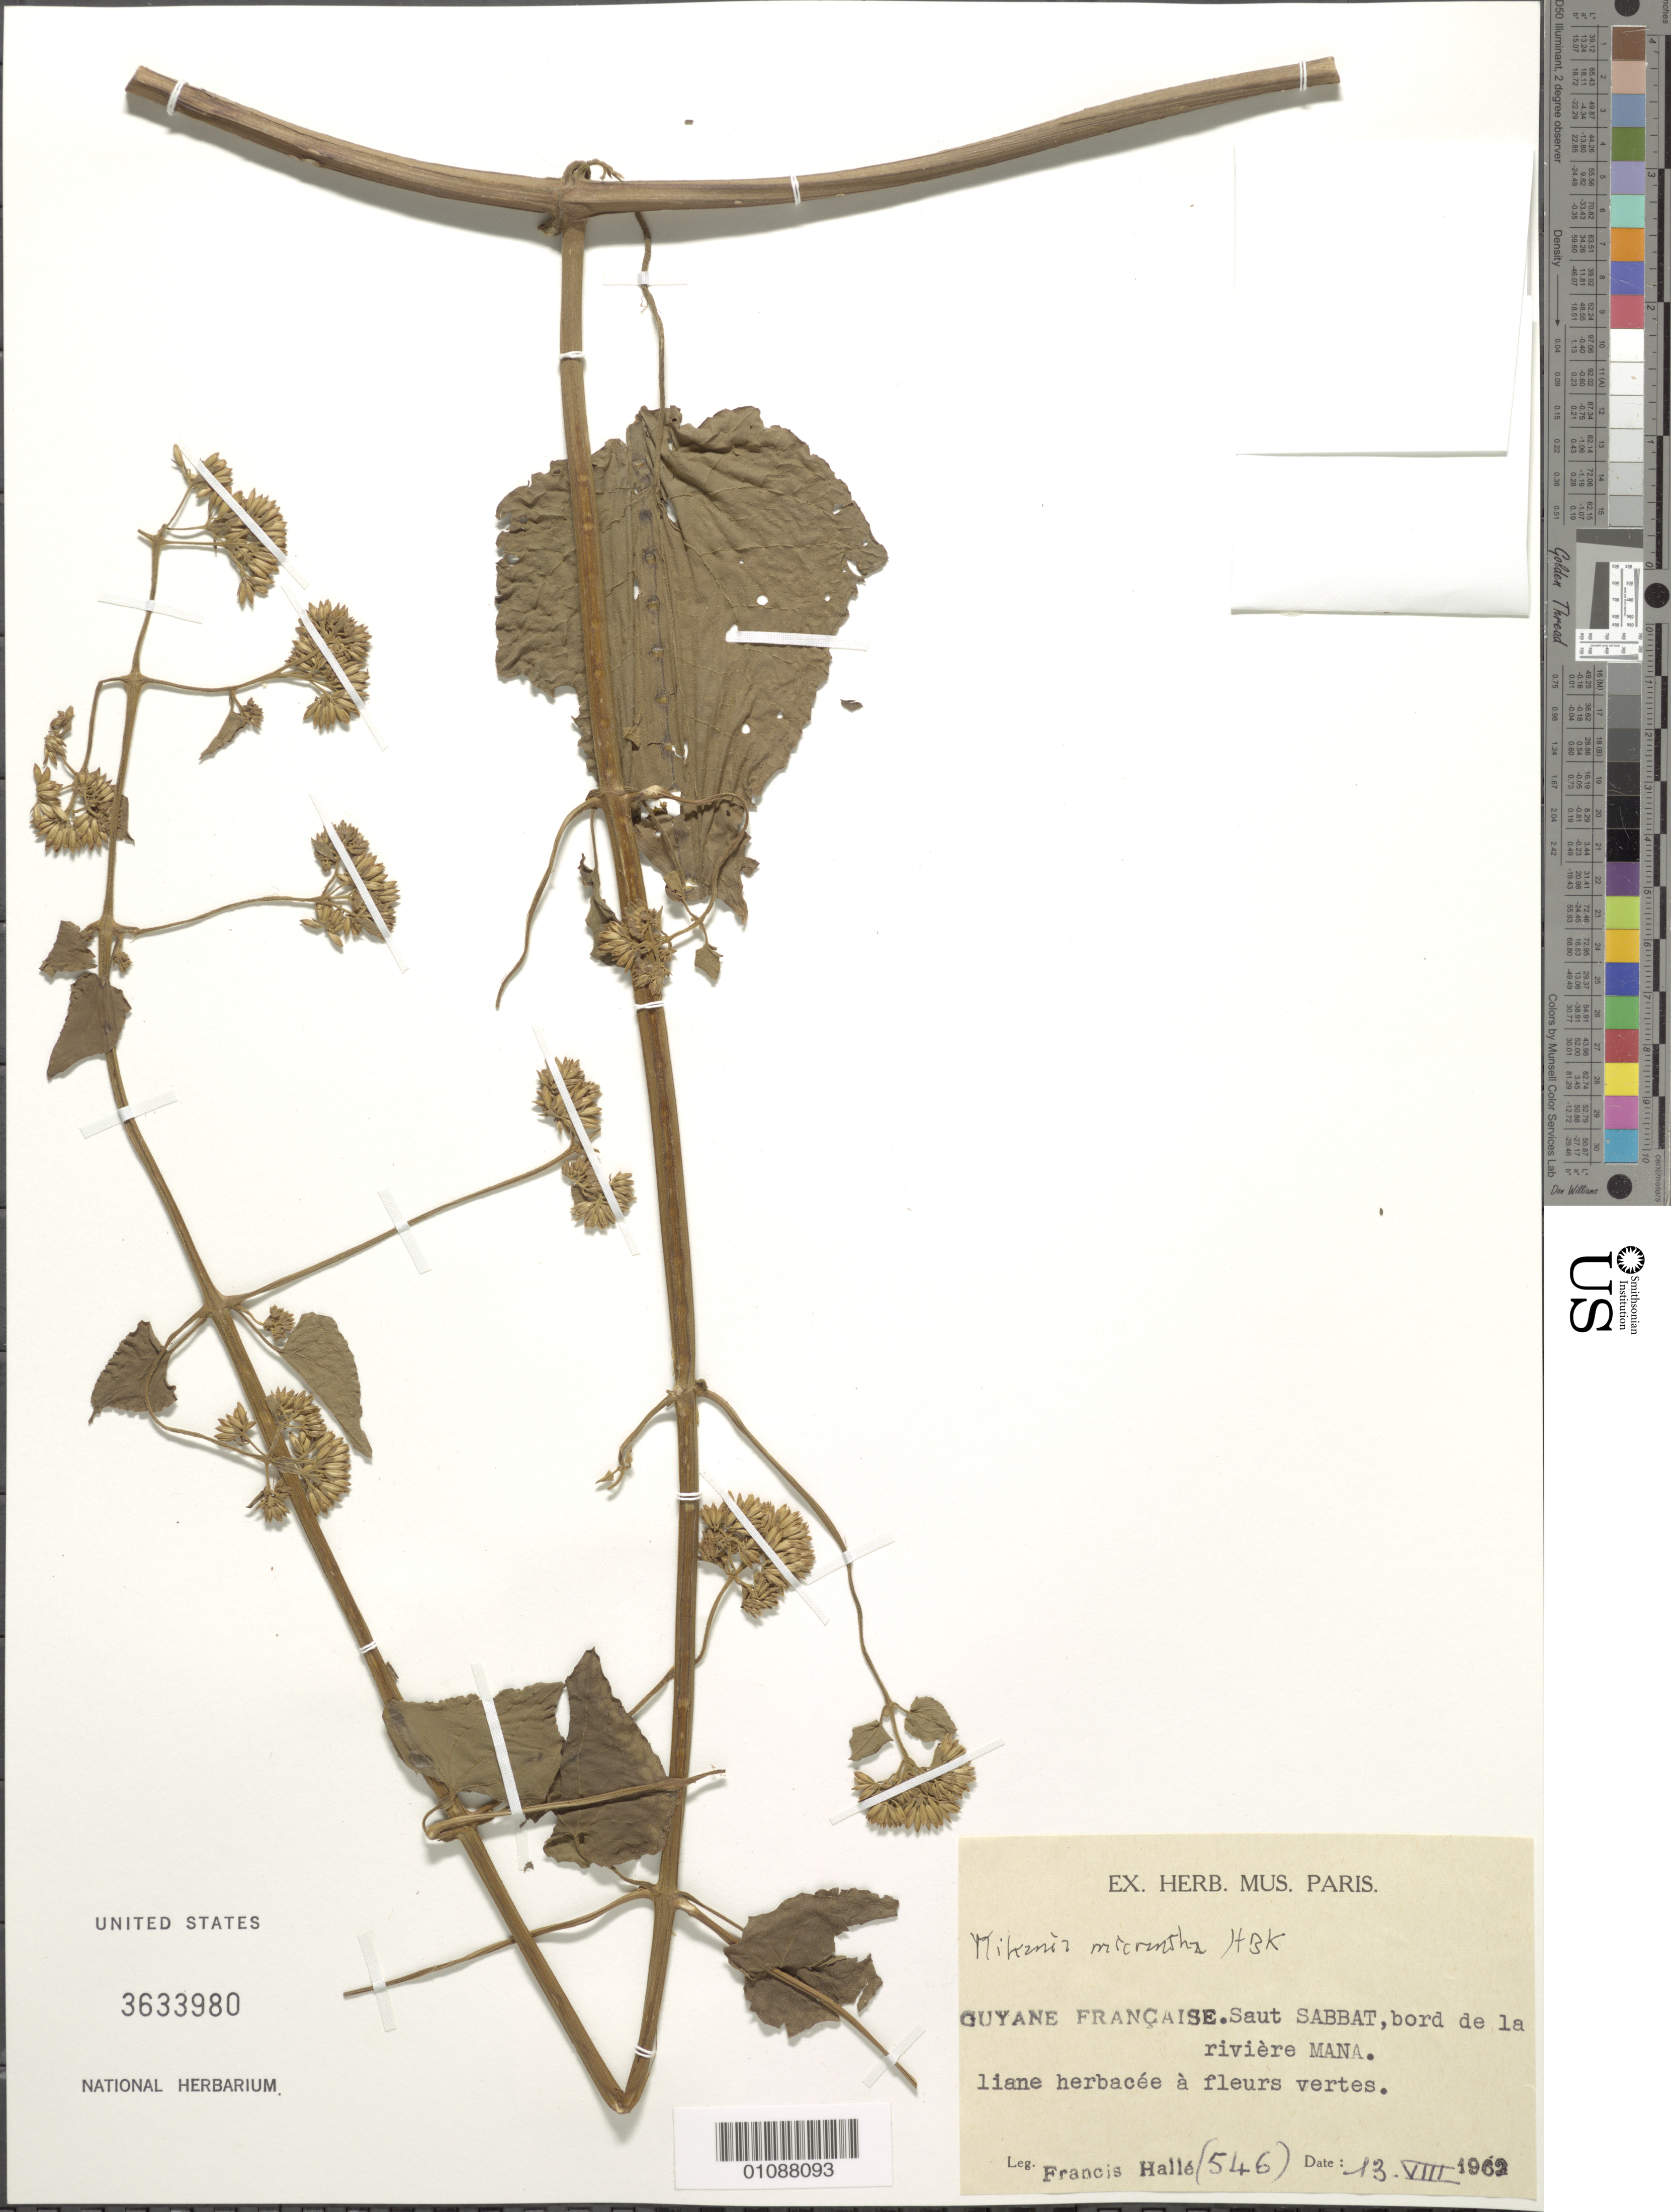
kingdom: Plantae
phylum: Tracheophyta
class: Magnoliopsida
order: Asterales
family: Asteraceae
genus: Mikania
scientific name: Mikania micrantha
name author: Kunth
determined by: Robinson, Harold E., (US)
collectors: F. Hallé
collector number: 546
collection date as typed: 13-Aug-62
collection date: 1962-08-13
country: French Guiana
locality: Saut Sabbat, bord de al rivere Mana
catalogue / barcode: US 3633980